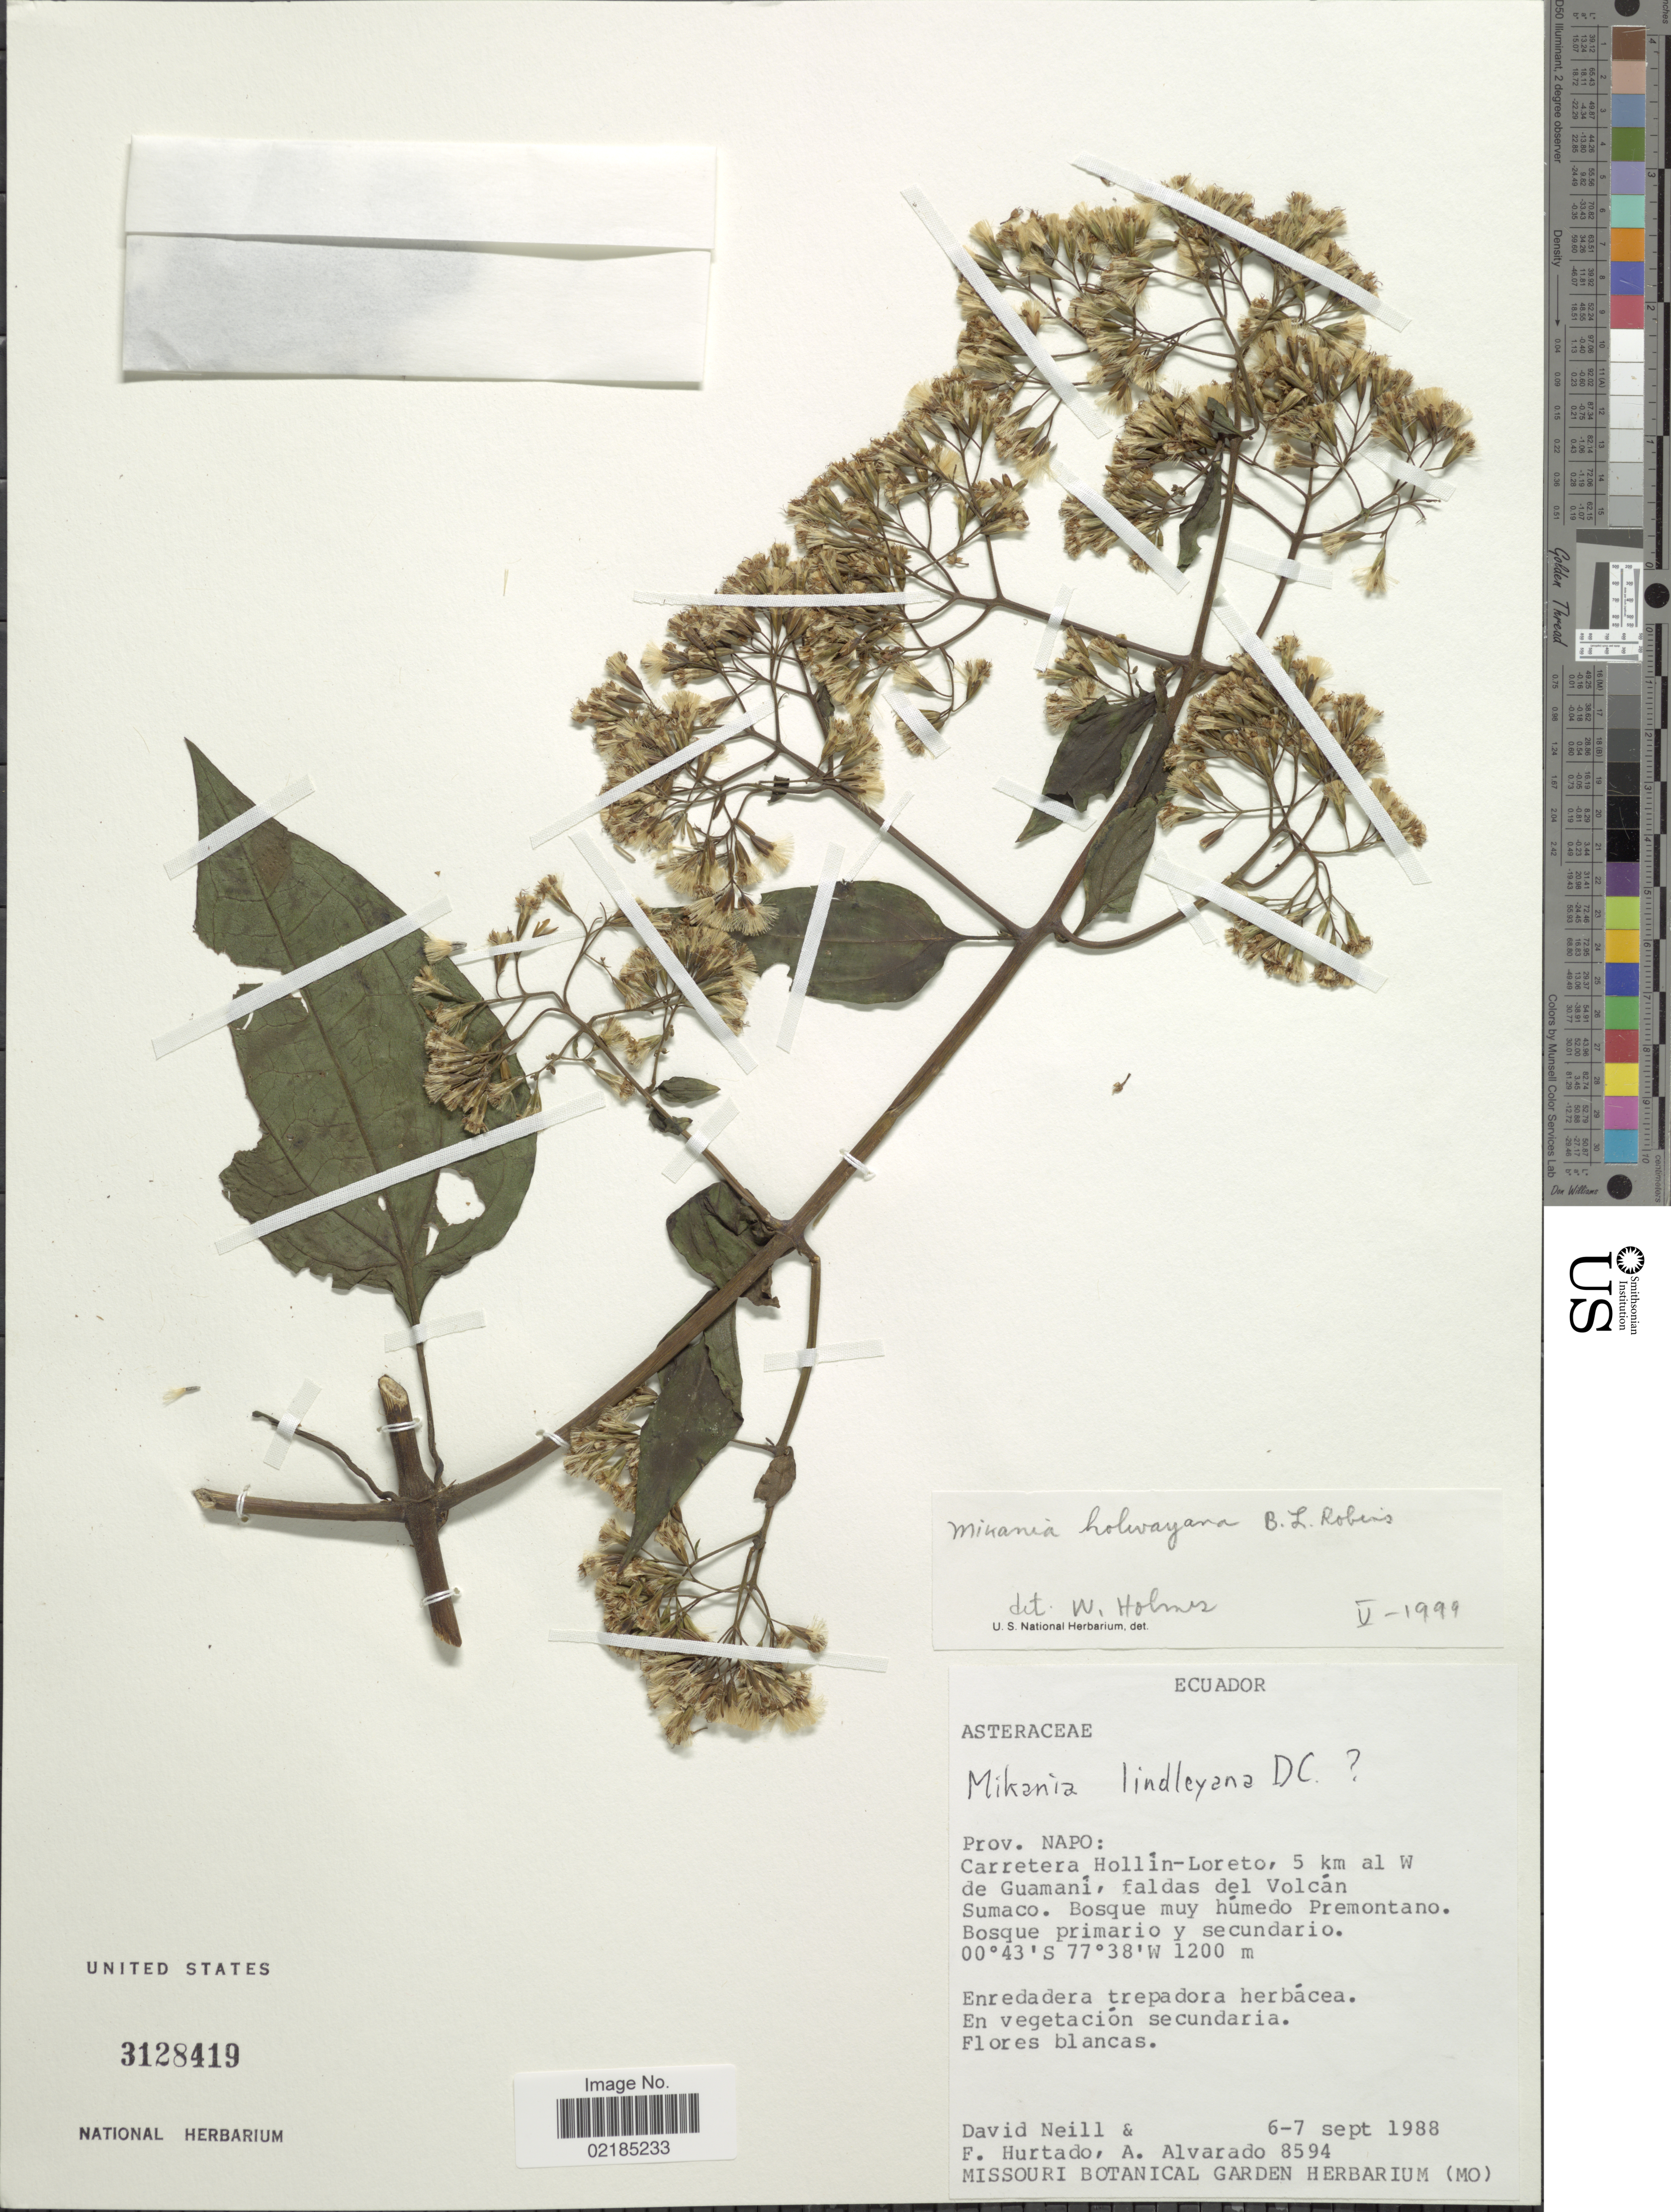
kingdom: Plantae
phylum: Tracheophyta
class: Magnoliopsida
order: Asterales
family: Asteraceae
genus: Mikania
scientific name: Mikania holwayana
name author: B.L. Rob.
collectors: D. A. Neill, F. Hurtado & A. Alvarado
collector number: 8594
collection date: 1988-09-06/1988-09-07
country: Ecuador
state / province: Napo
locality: Prov. Napo: Carretera Hollín-Loreto, 5 km al W de Guamaní, faldas del Volcán Sumaco. Bosque muy húmedo Premontano.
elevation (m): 1200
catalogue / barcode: US 3128419